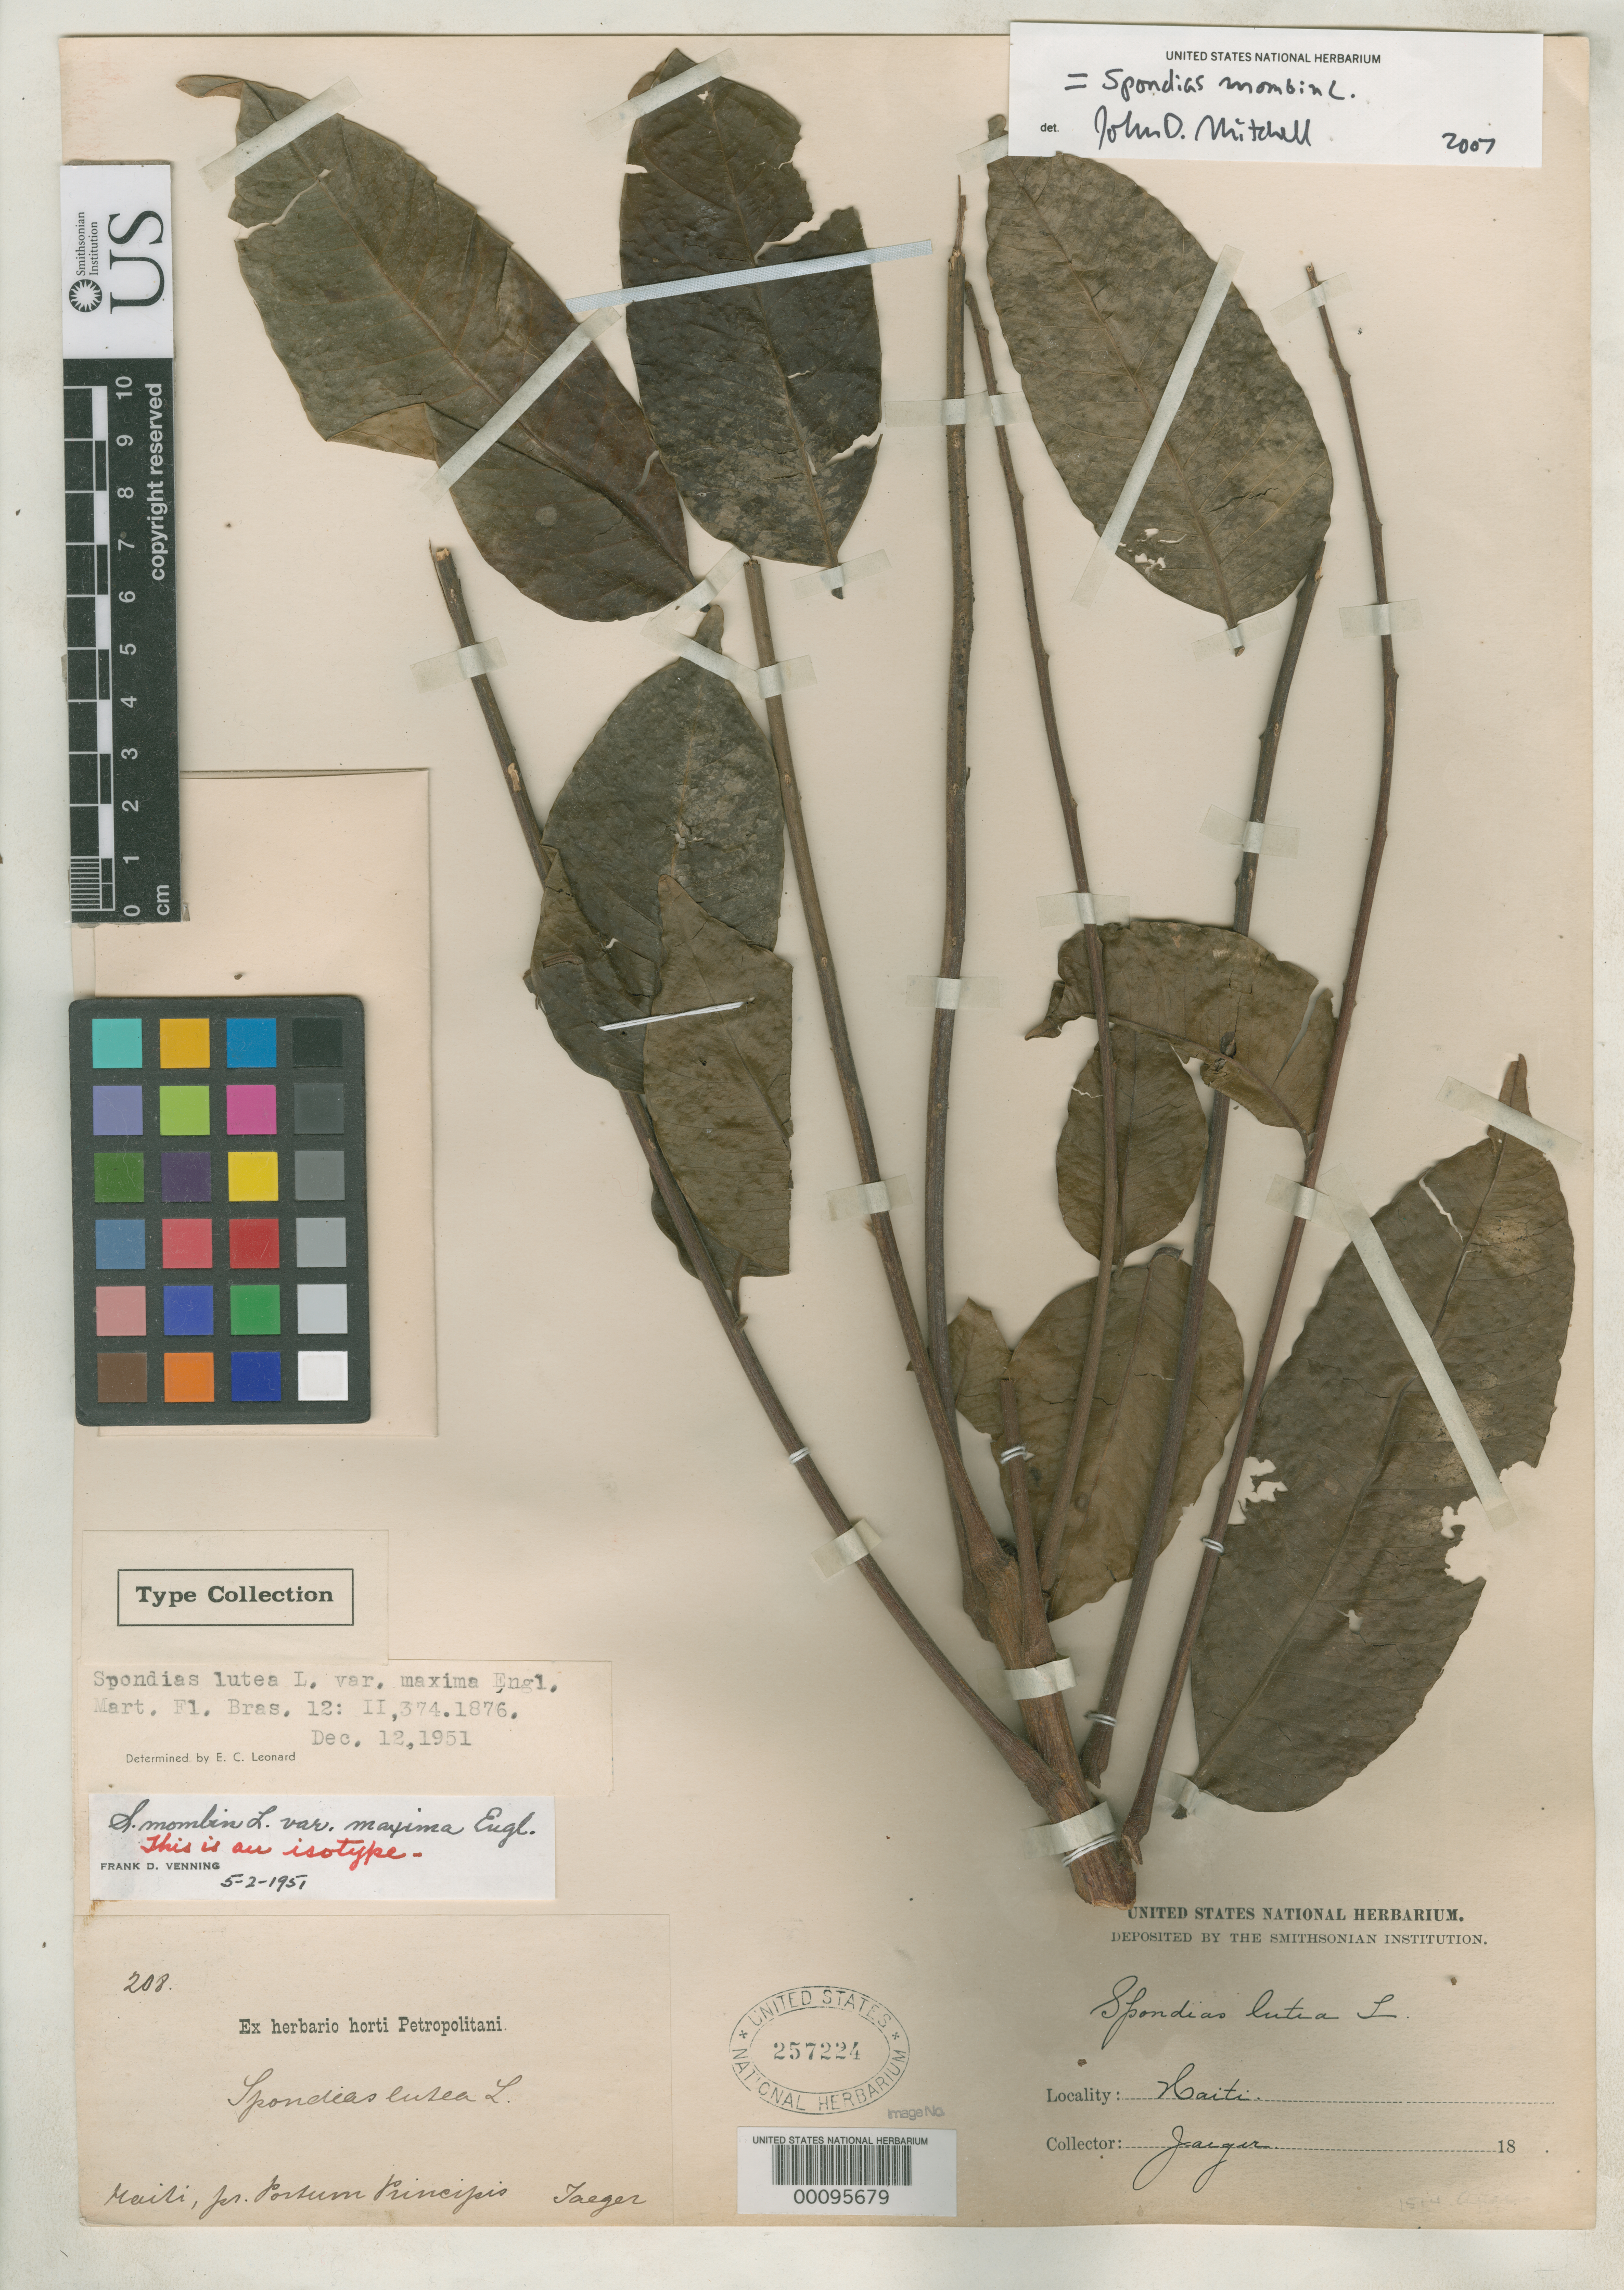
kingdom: Plantae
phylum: Tracheophyta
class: Magnoliopsida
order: Sapindales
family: Anacardiaceae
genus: Spondias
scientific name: Spondias lutea var. maxima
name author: Engl. in Mart.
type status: Isotype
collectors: E. Jaeger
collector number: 208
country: Haiti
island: Hispaniola Island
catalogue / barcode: US 257224